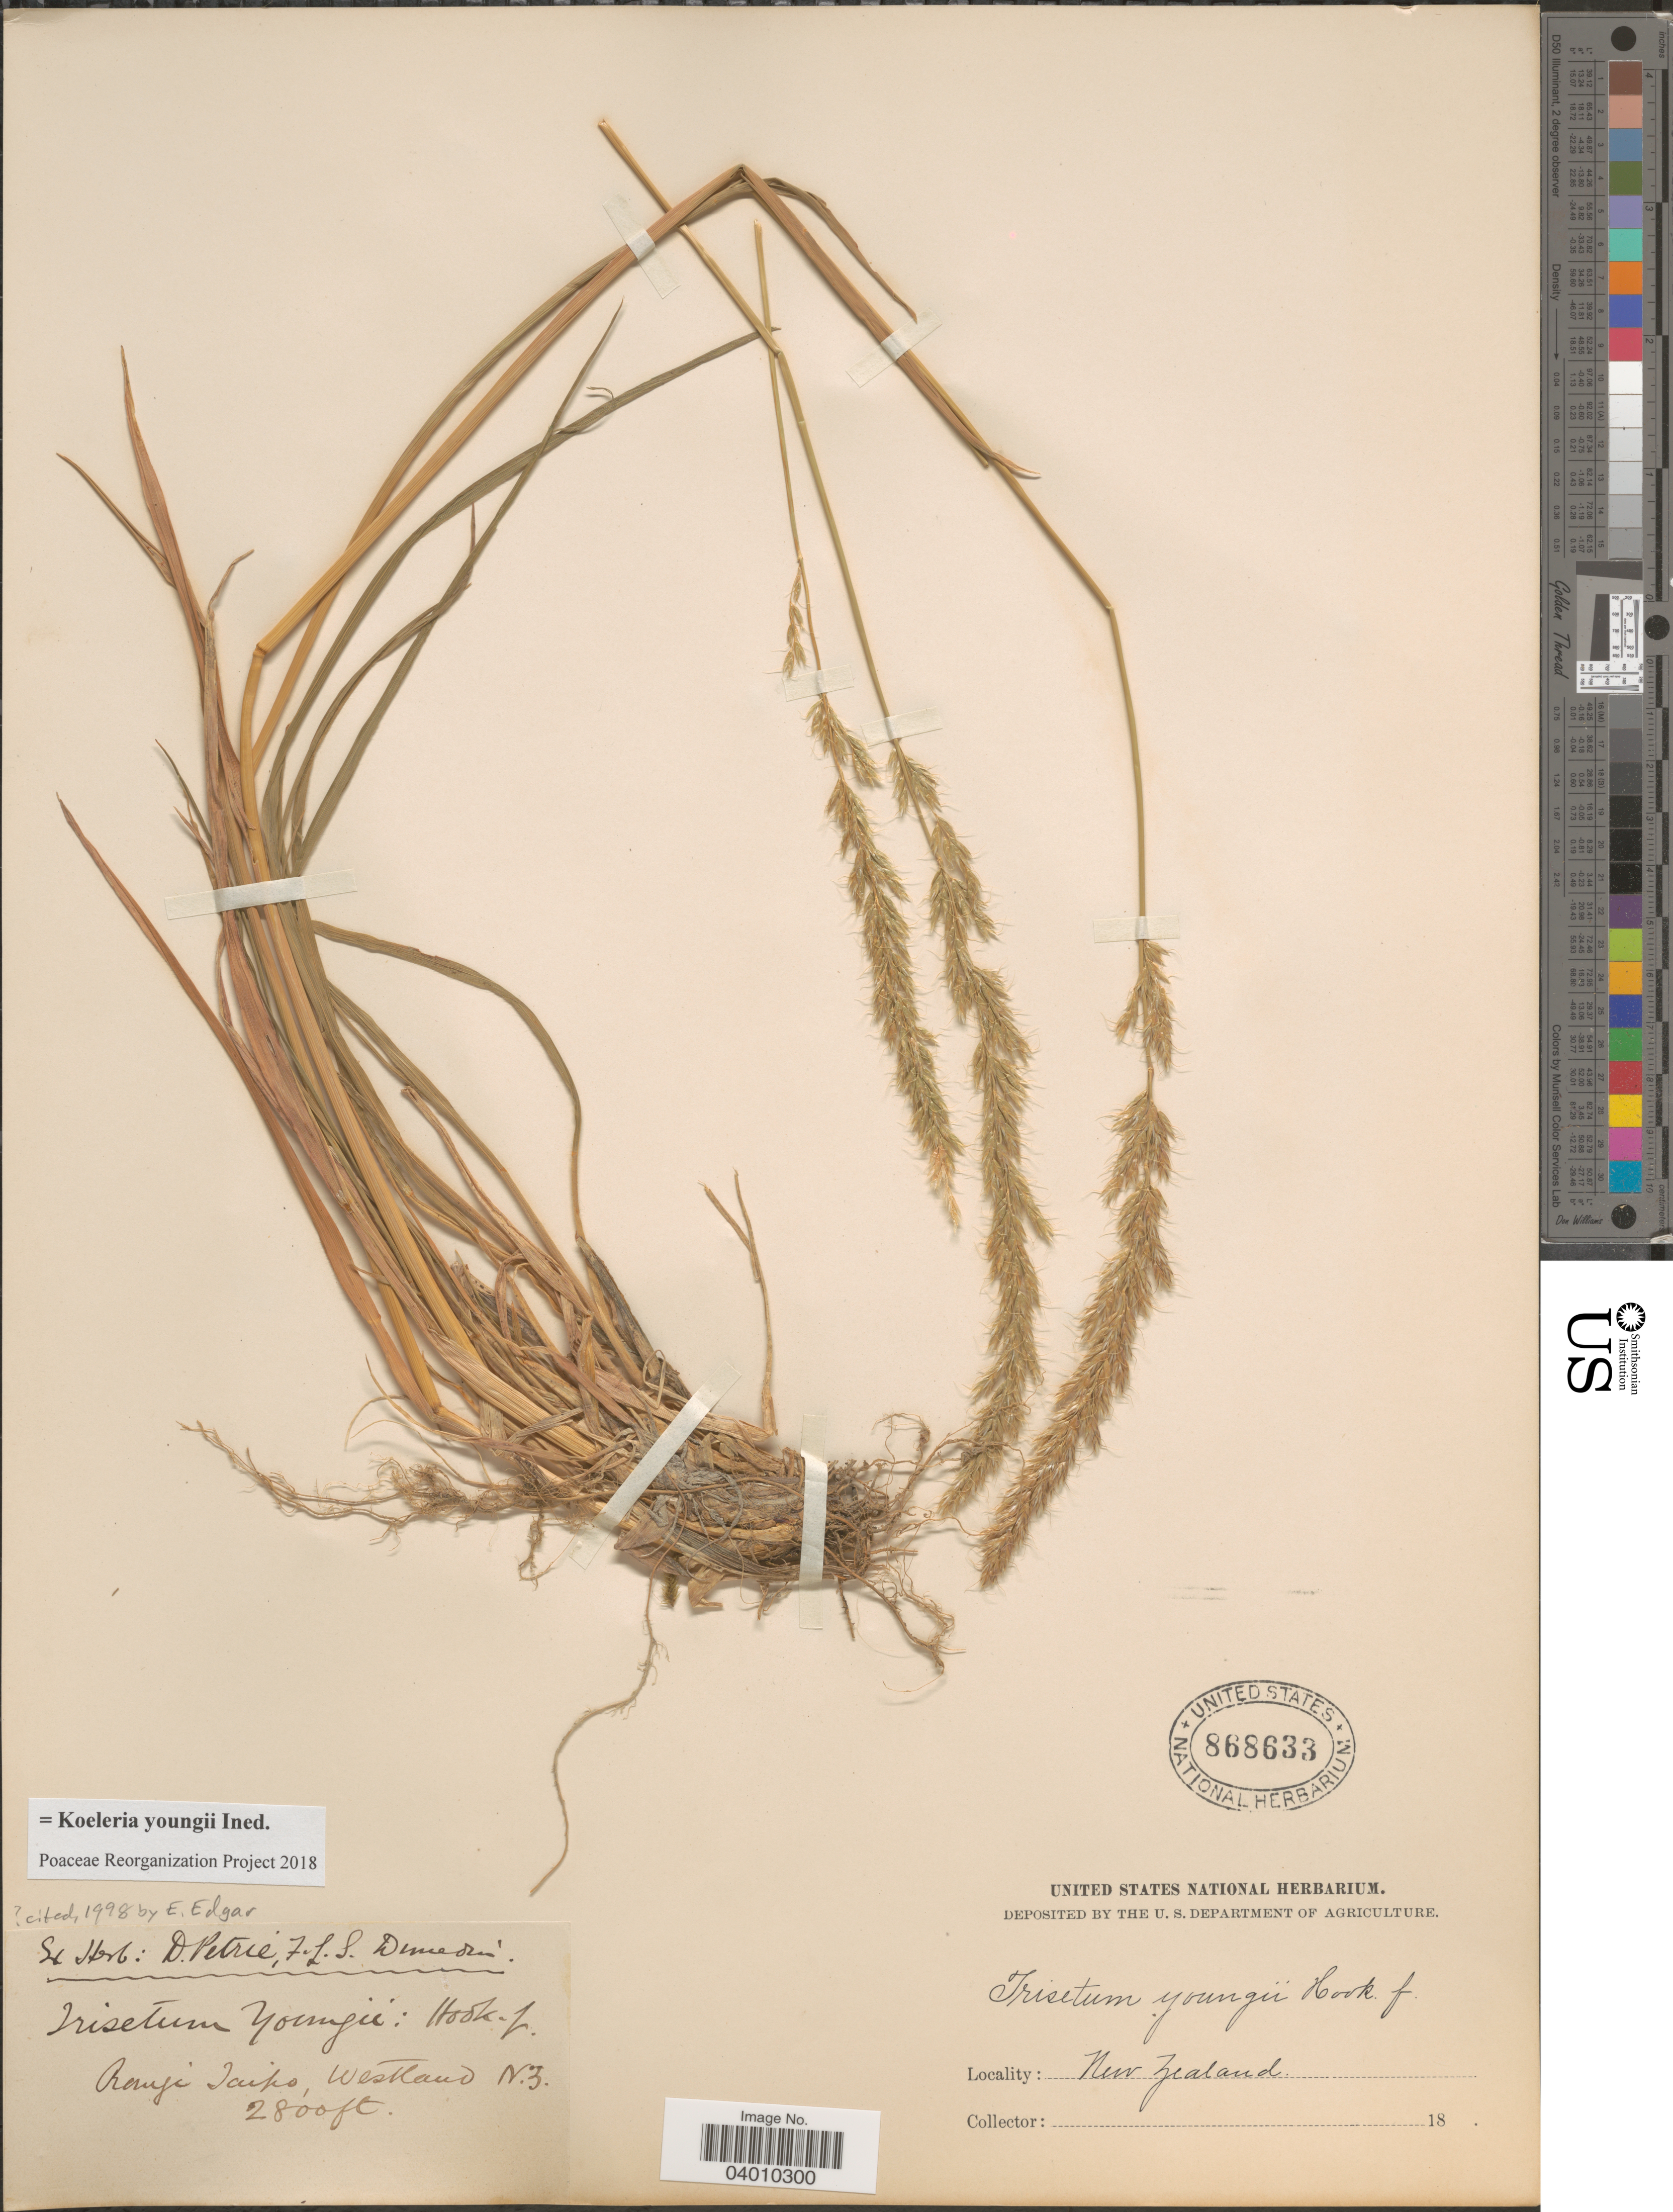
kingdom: Plantae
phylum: Tracheophyta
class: Liliopsida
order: Poales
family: Poaceae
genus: Koeleria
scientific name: Koeleria youngii ined.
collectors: Ex Herb D. Petrie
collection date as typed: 18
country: New Zealand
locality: Range Taipo, Westland.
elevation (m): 853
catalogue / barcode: US 868633